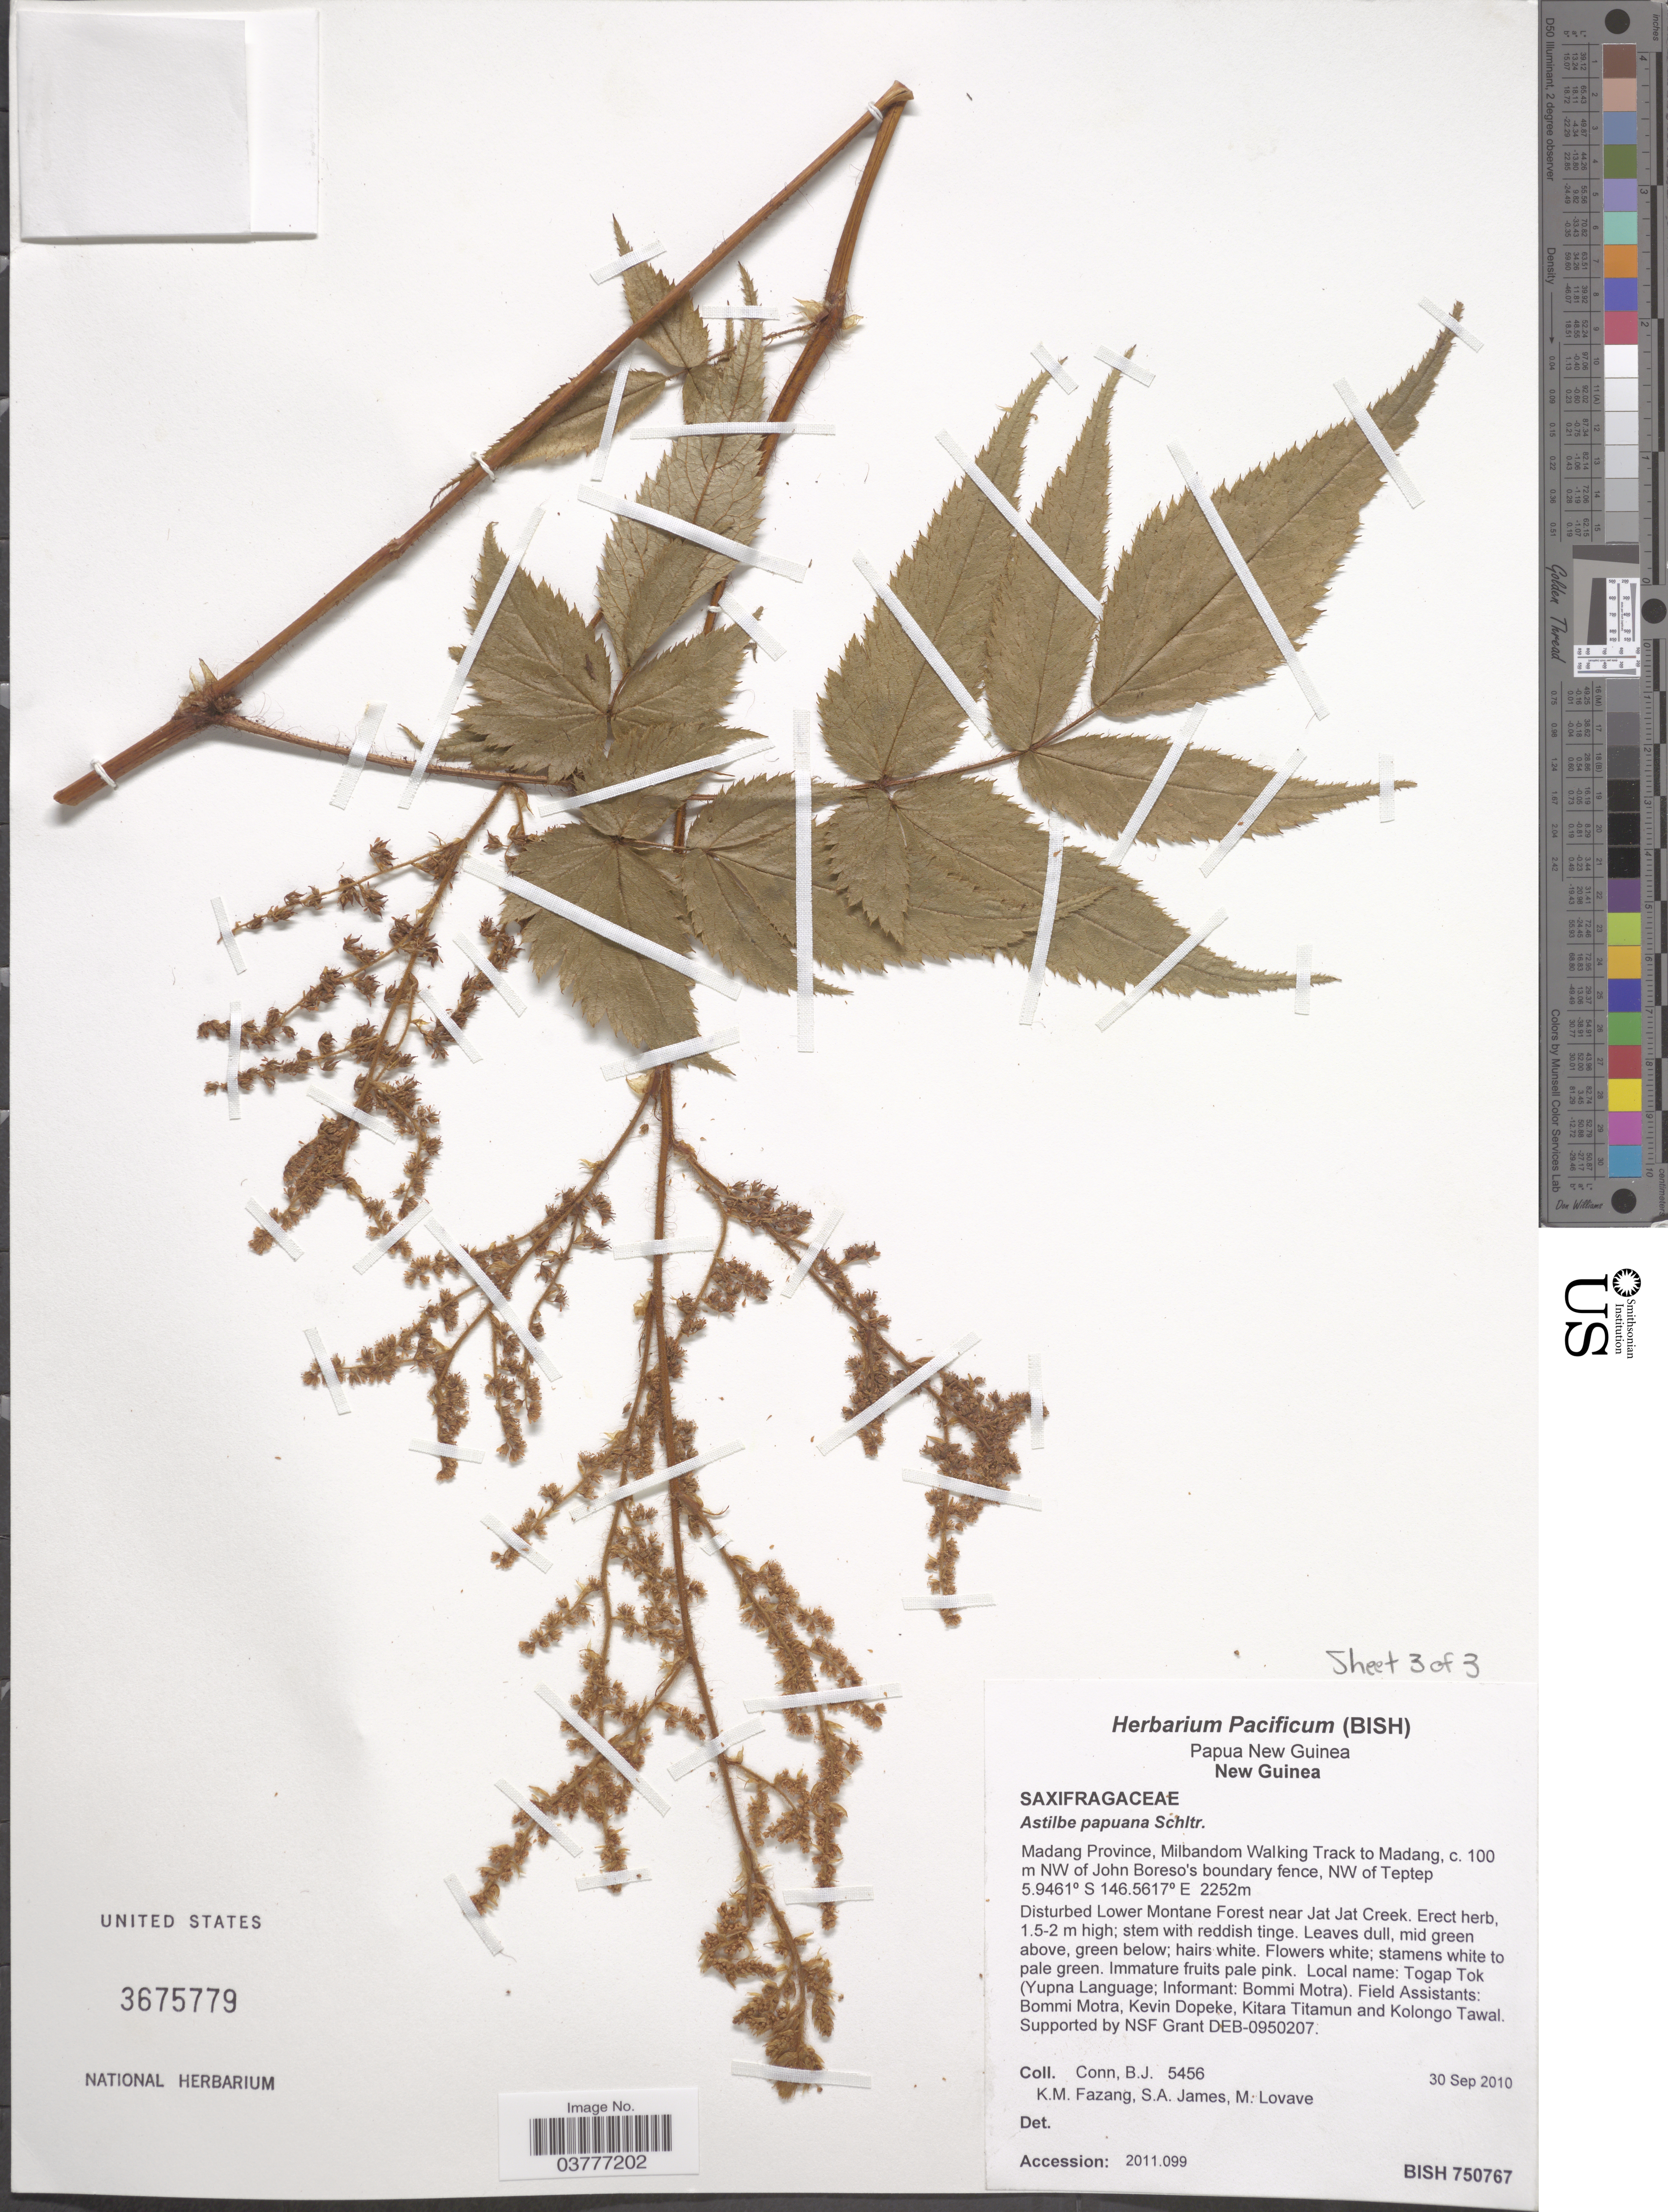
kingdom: Plantae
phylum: Tracheophyta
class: Magnoliopsida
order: Saxifragales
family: Saxifragaceae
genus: Astilbe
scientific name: Astilbe papuana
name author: Schltr.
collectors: B. Conn, K. Fazang, S. James & M. Lovave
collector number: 5456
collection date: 2010-09-30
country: Papua New Guinea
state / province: Madang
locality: New Guinea. Milbandom Walking Track to Madang, c. 100 m NW of John Boreso's boundary fence, NW of Teptep. Disturbed Lower Montane forest near Jat Jat Creek.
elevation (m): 2252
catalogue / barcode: US 3675779